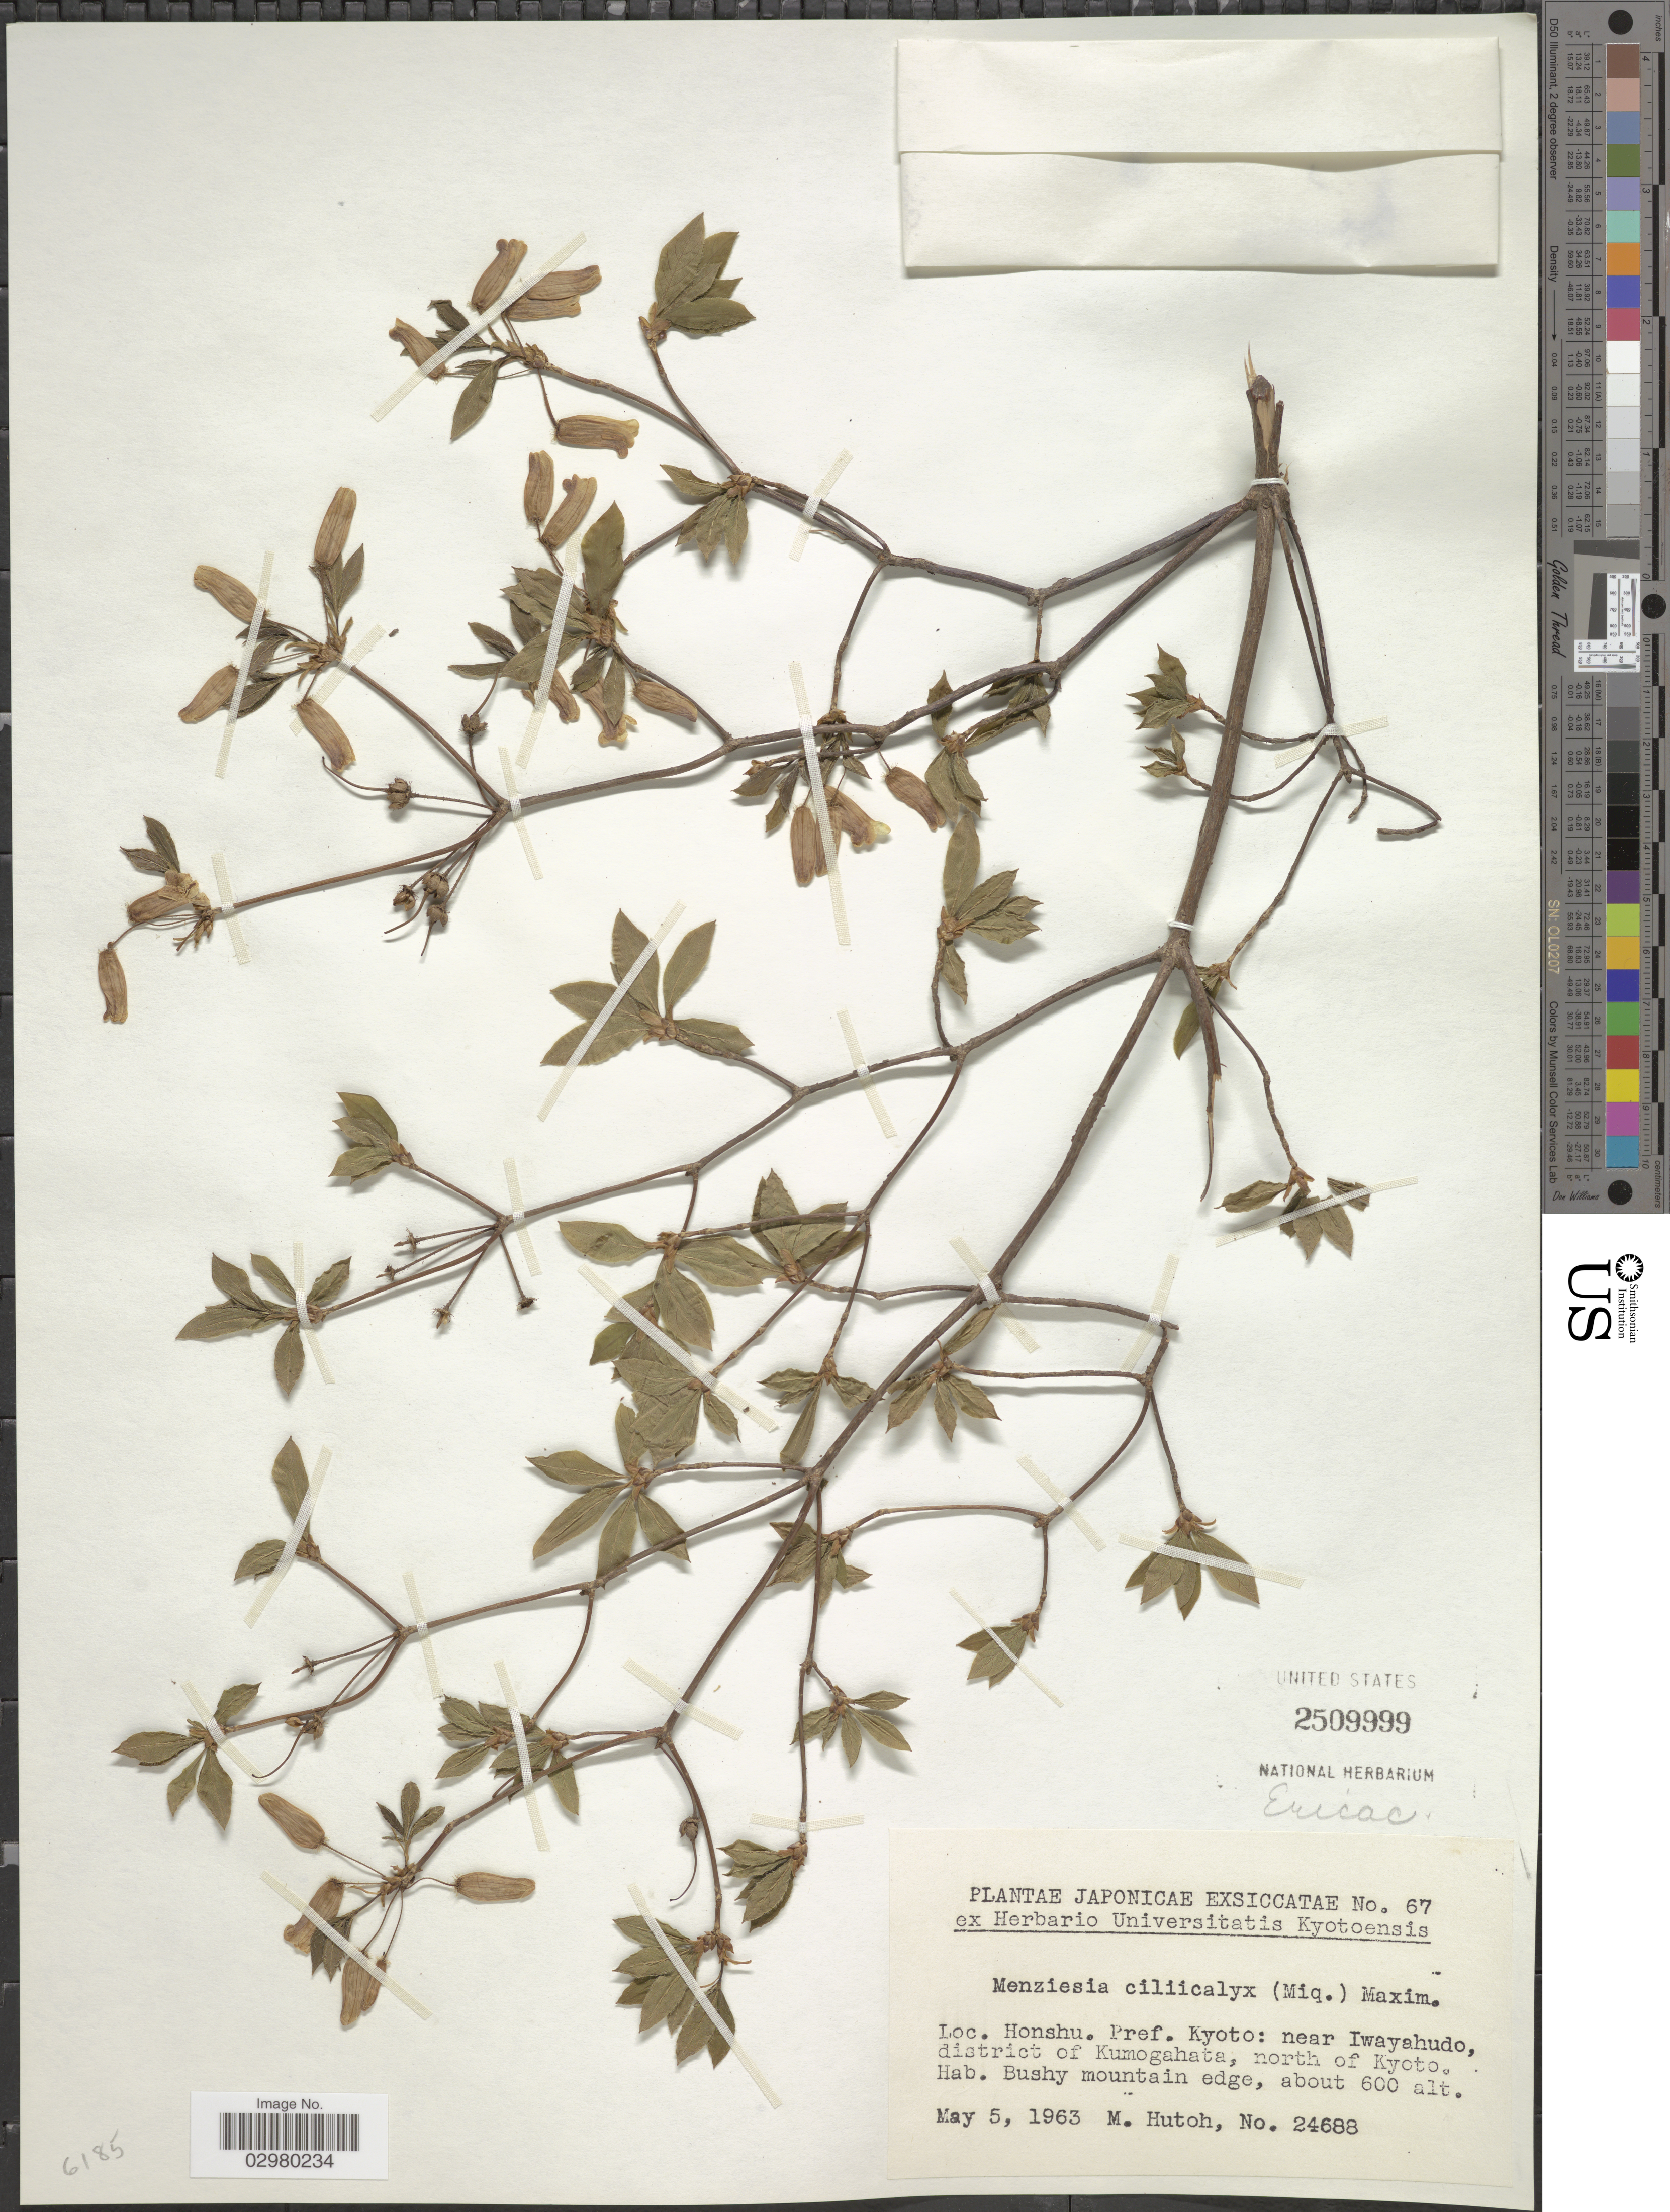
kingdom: Plantae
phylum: Tracheophyta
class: Magnoliopsida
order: Ericales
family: Ericaceae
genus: Menziesia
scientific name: Menziesia ciliicalyx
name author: Maxim.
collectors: M. Hutch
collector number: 24688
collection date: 1963-05-05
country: Japan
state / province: Kyoto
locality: Honshu. Pref. Kyoto: Near Iwayahudo, district of Kumogahata, north of Kyoto.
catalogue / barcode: US 2509999